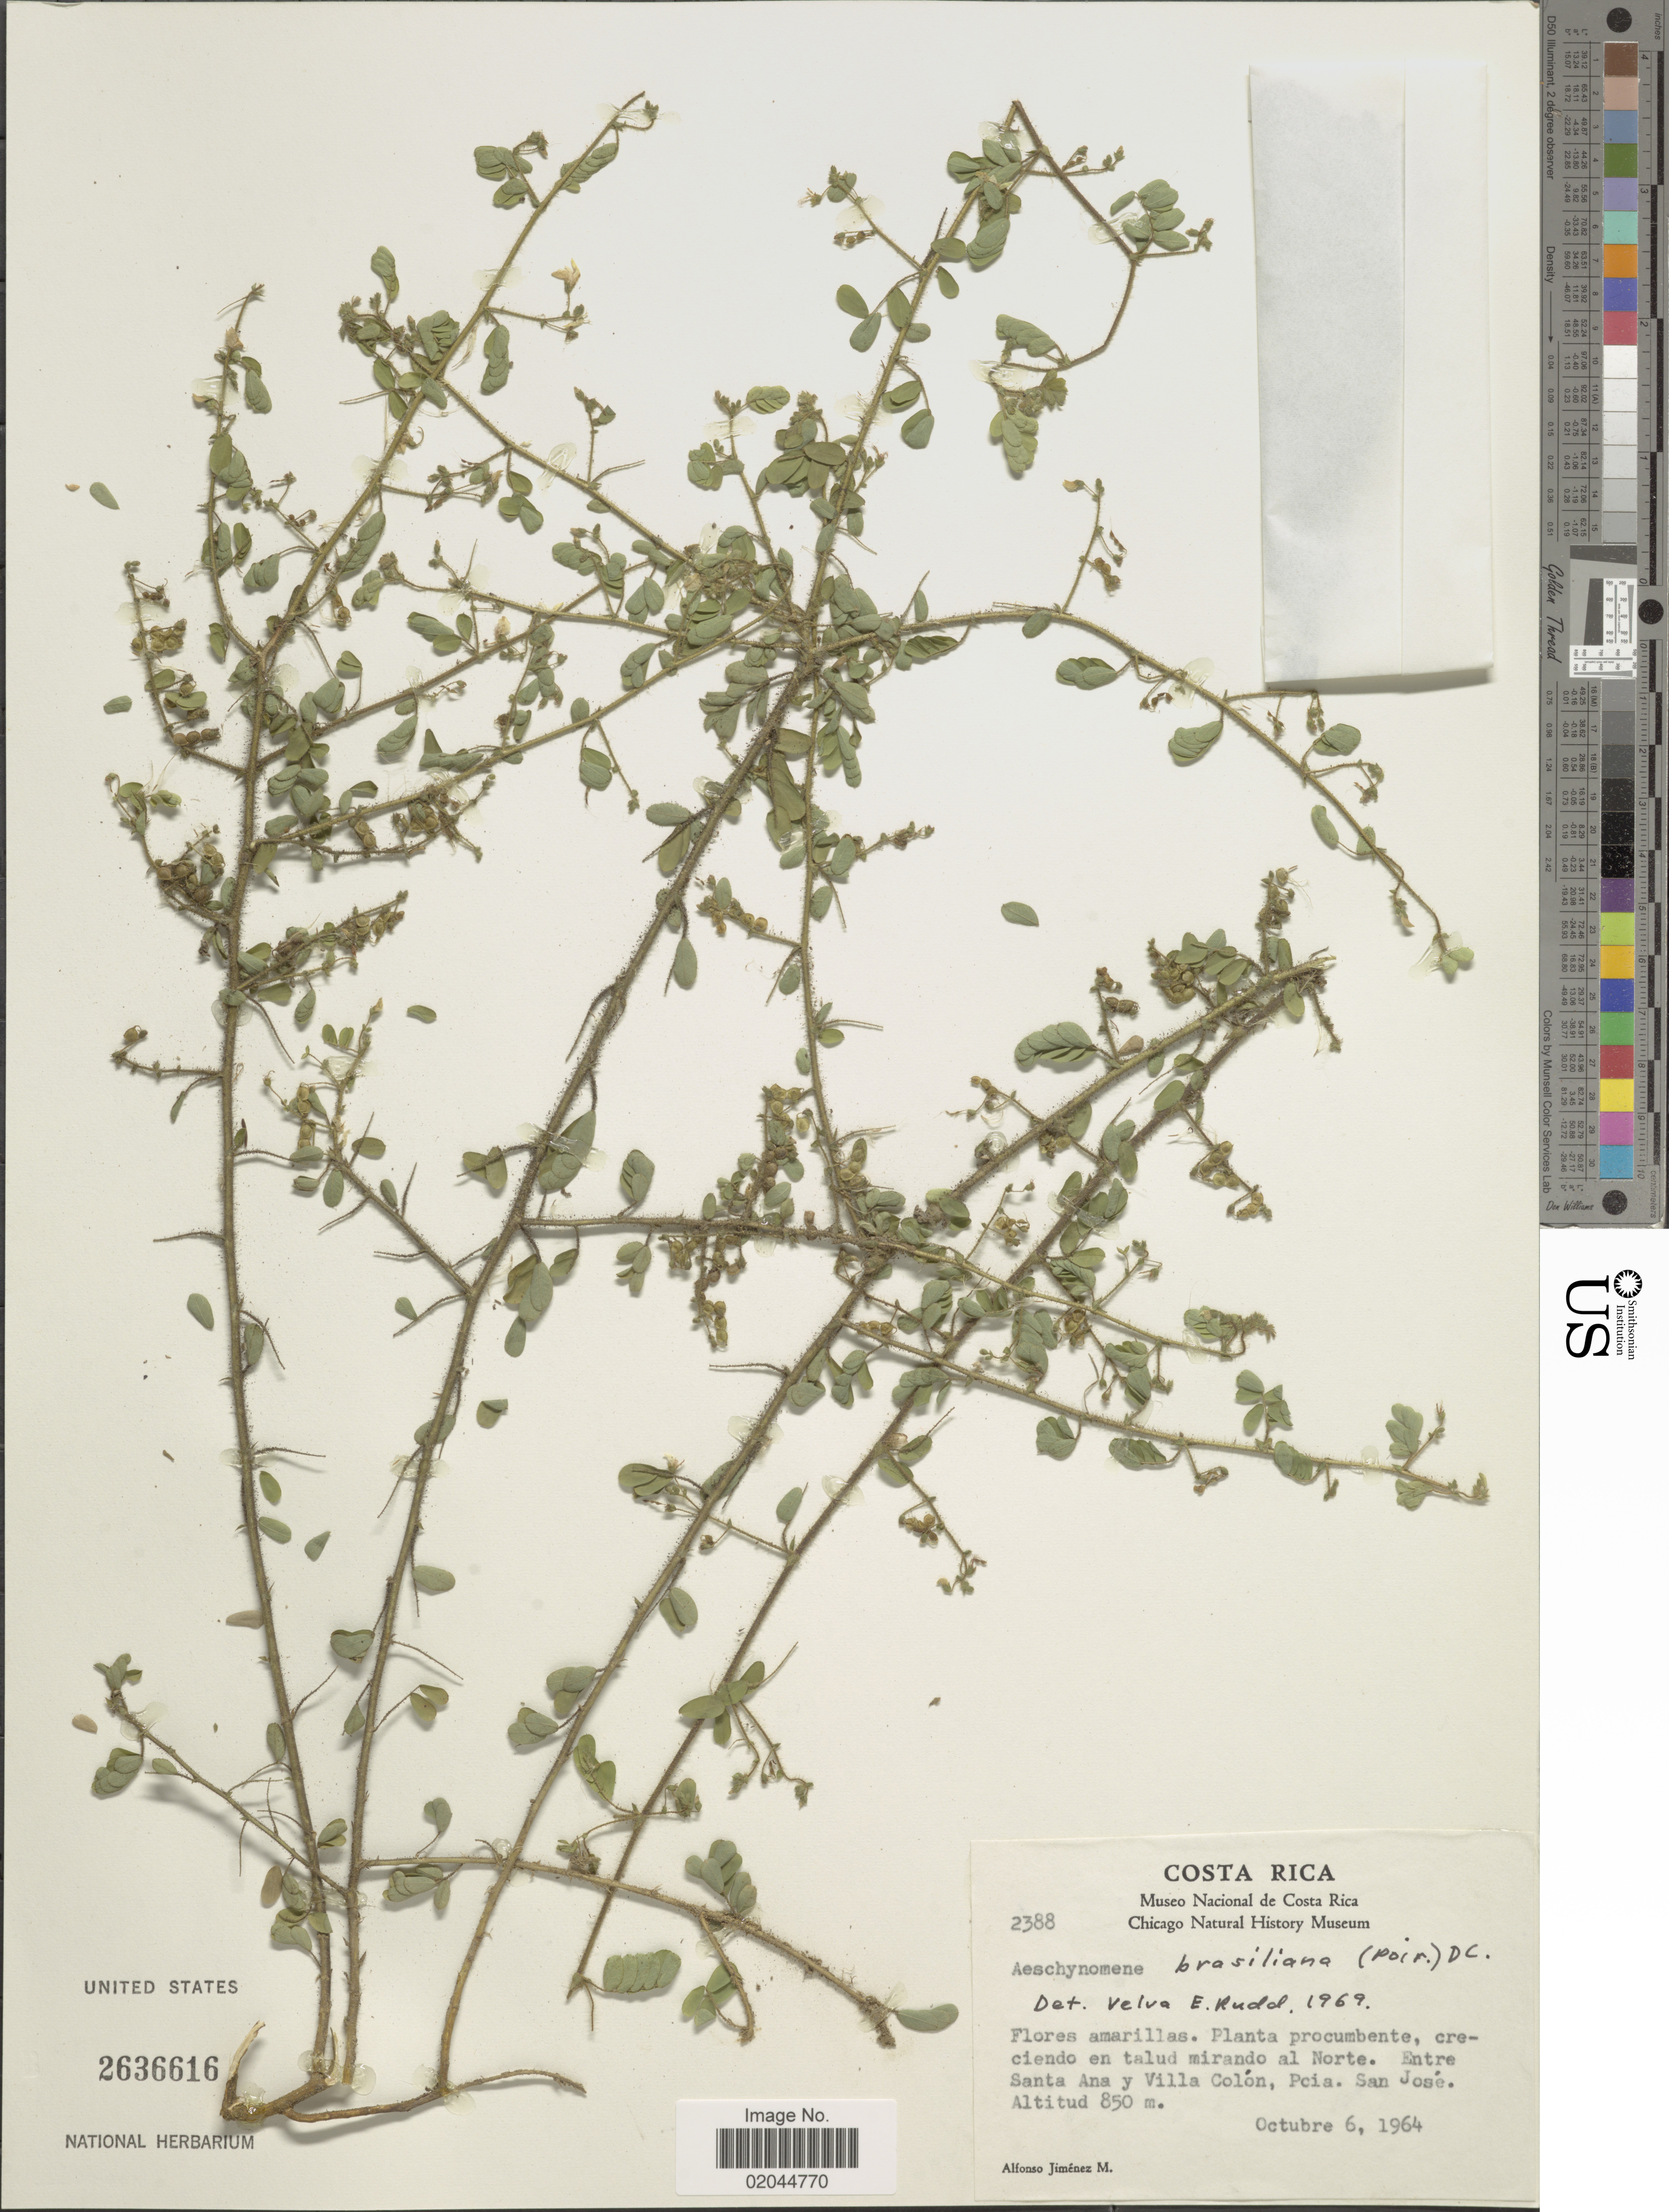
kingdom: Plantae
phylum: Tracheophyta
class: Magnoliopsida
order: Fabales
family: Fabaceae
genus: Aeschynomene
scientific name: Aeschynomene brasiliana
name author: (Poir.) DC.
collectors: A. Jimenez M.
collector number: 2388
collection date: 1964-10-06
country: Costa Rica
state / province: San José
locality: Creciendo en talud mirando al Norte, Entre Santa Ana y Villa Colon, Pcia, San Jose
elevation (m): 850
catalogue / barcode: US 2636616